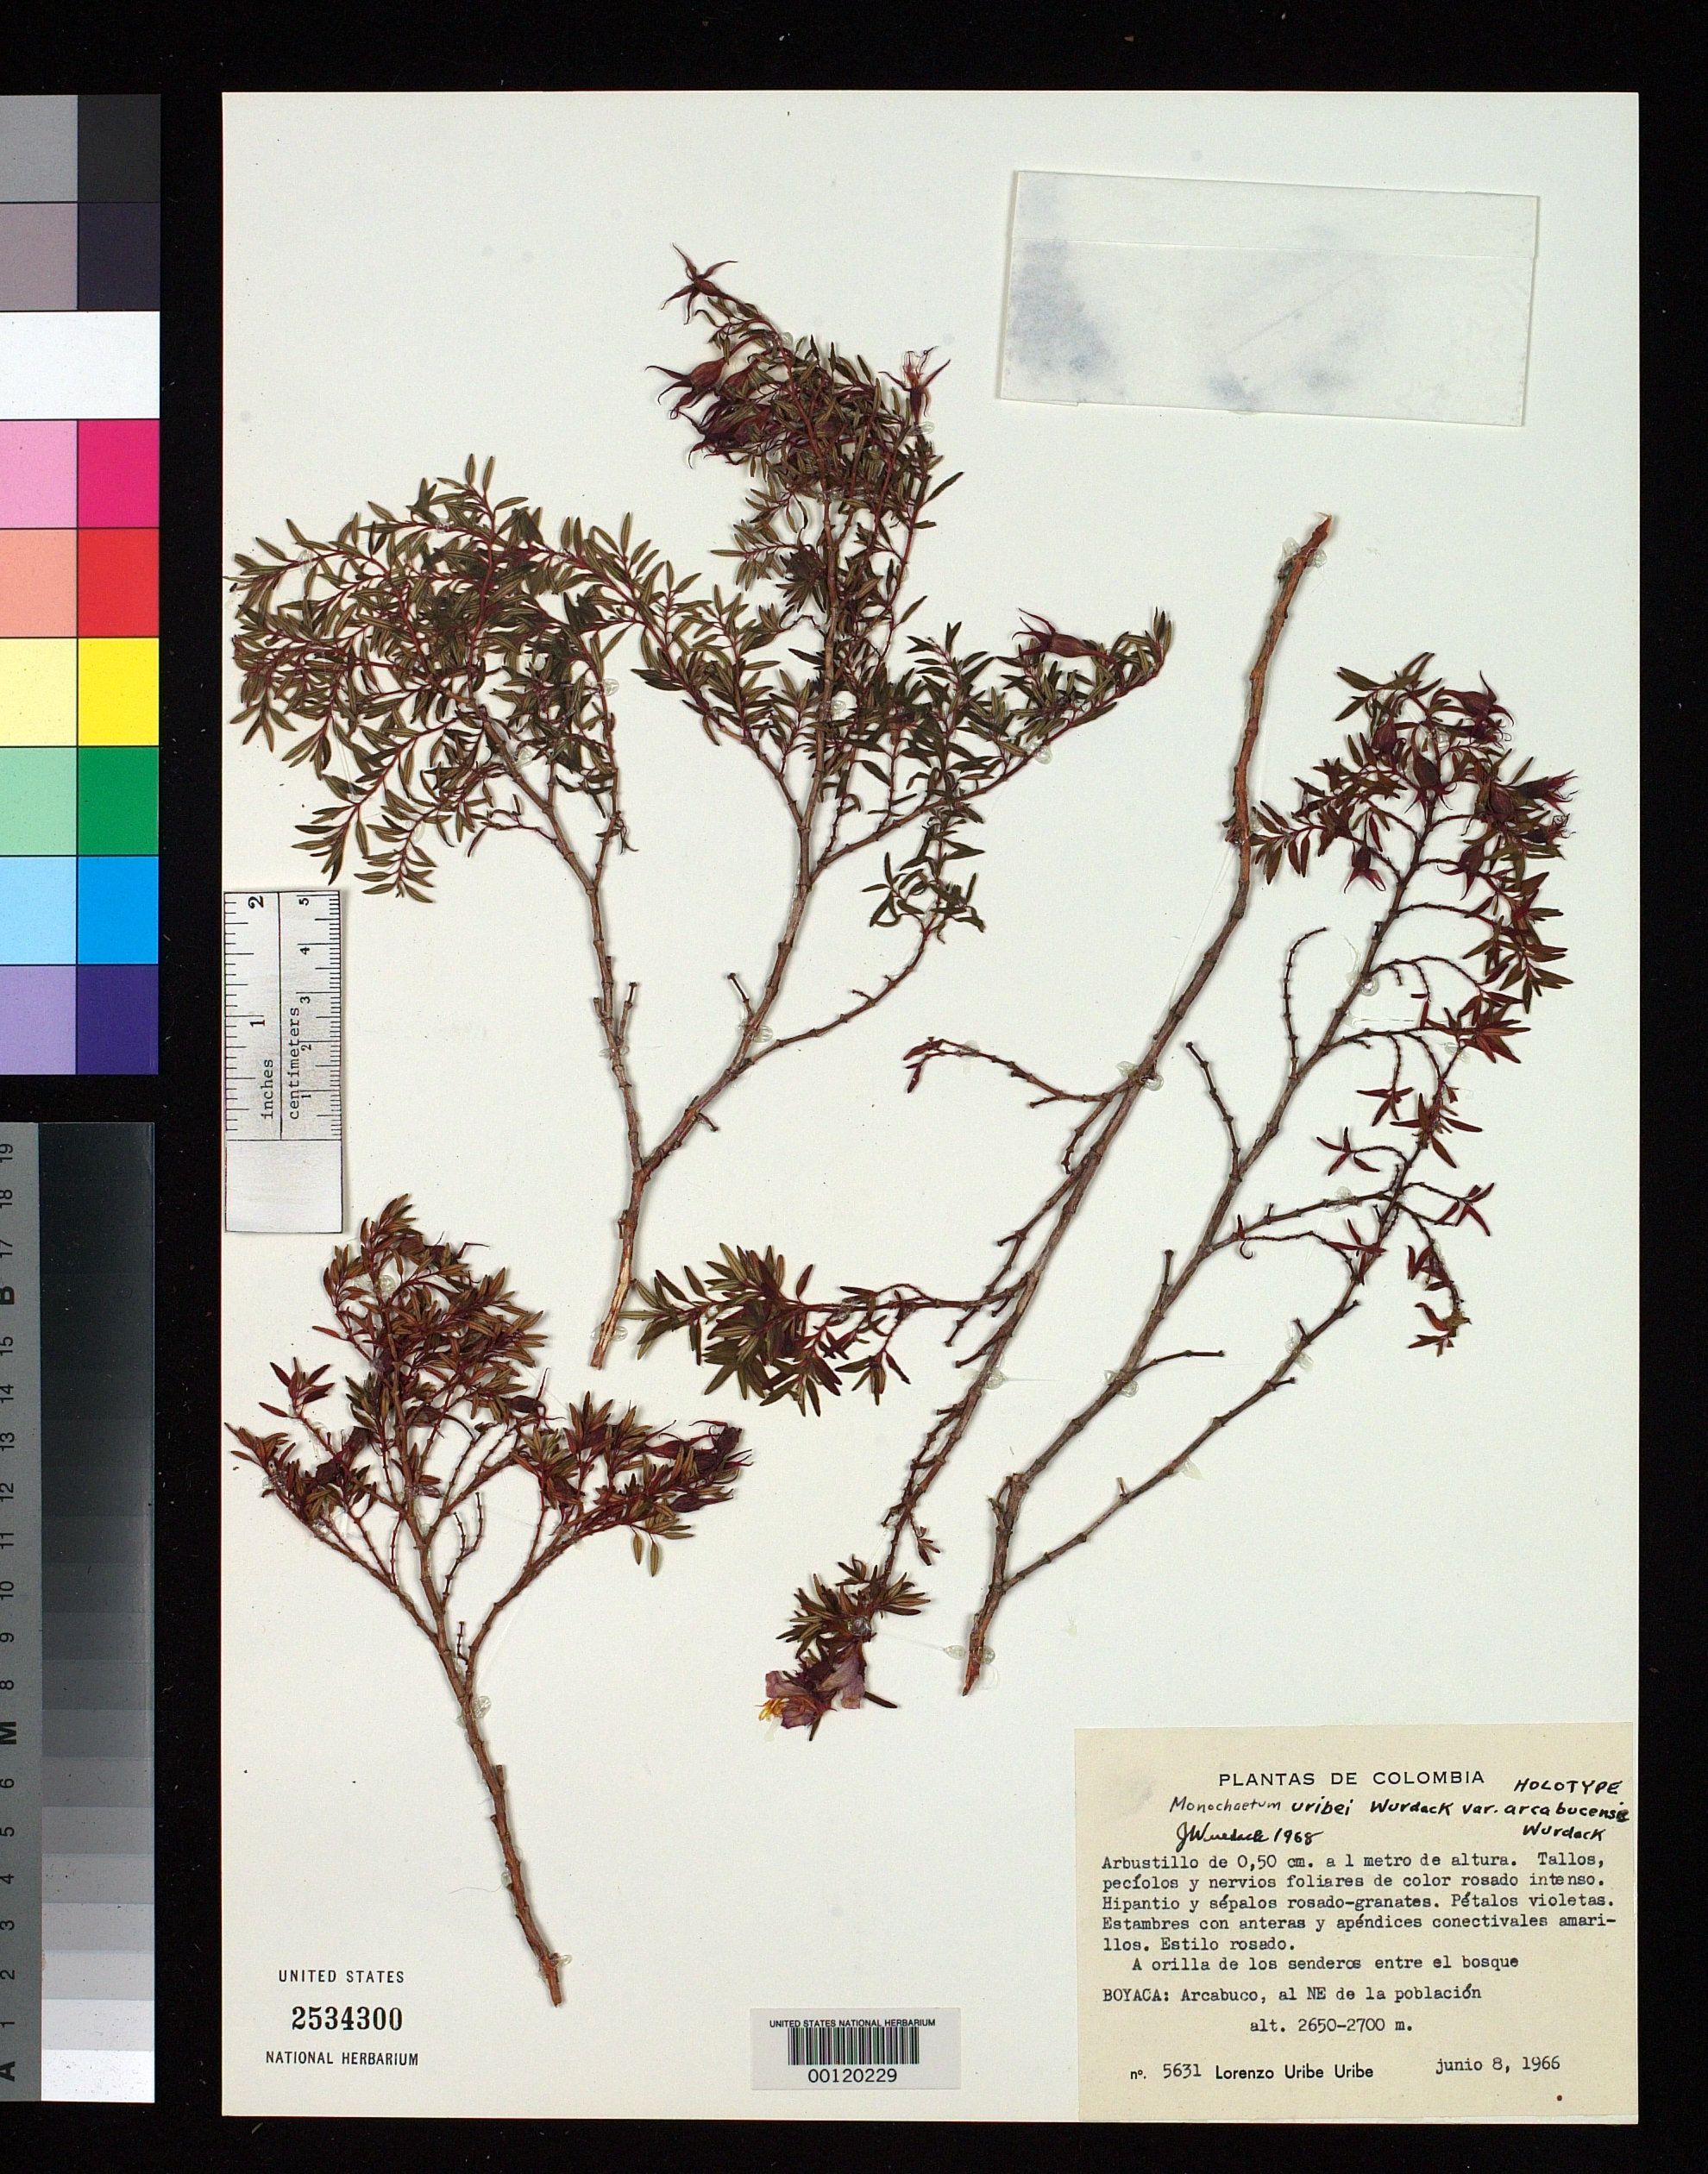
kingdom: Plantae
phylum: Tracheophyta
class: Magnoliopsida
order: Myrtales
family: Melastomataceae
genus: Monochaetum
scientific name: Monochaetum uribei var. arabucense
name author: Wurdack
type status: Holotype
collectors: L. Uribe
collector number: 5631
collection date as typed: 08 Jun 1966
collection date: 1966-06-08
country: Colombia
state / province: Boyacá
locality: Arcabuco.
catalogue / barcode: US 2534300